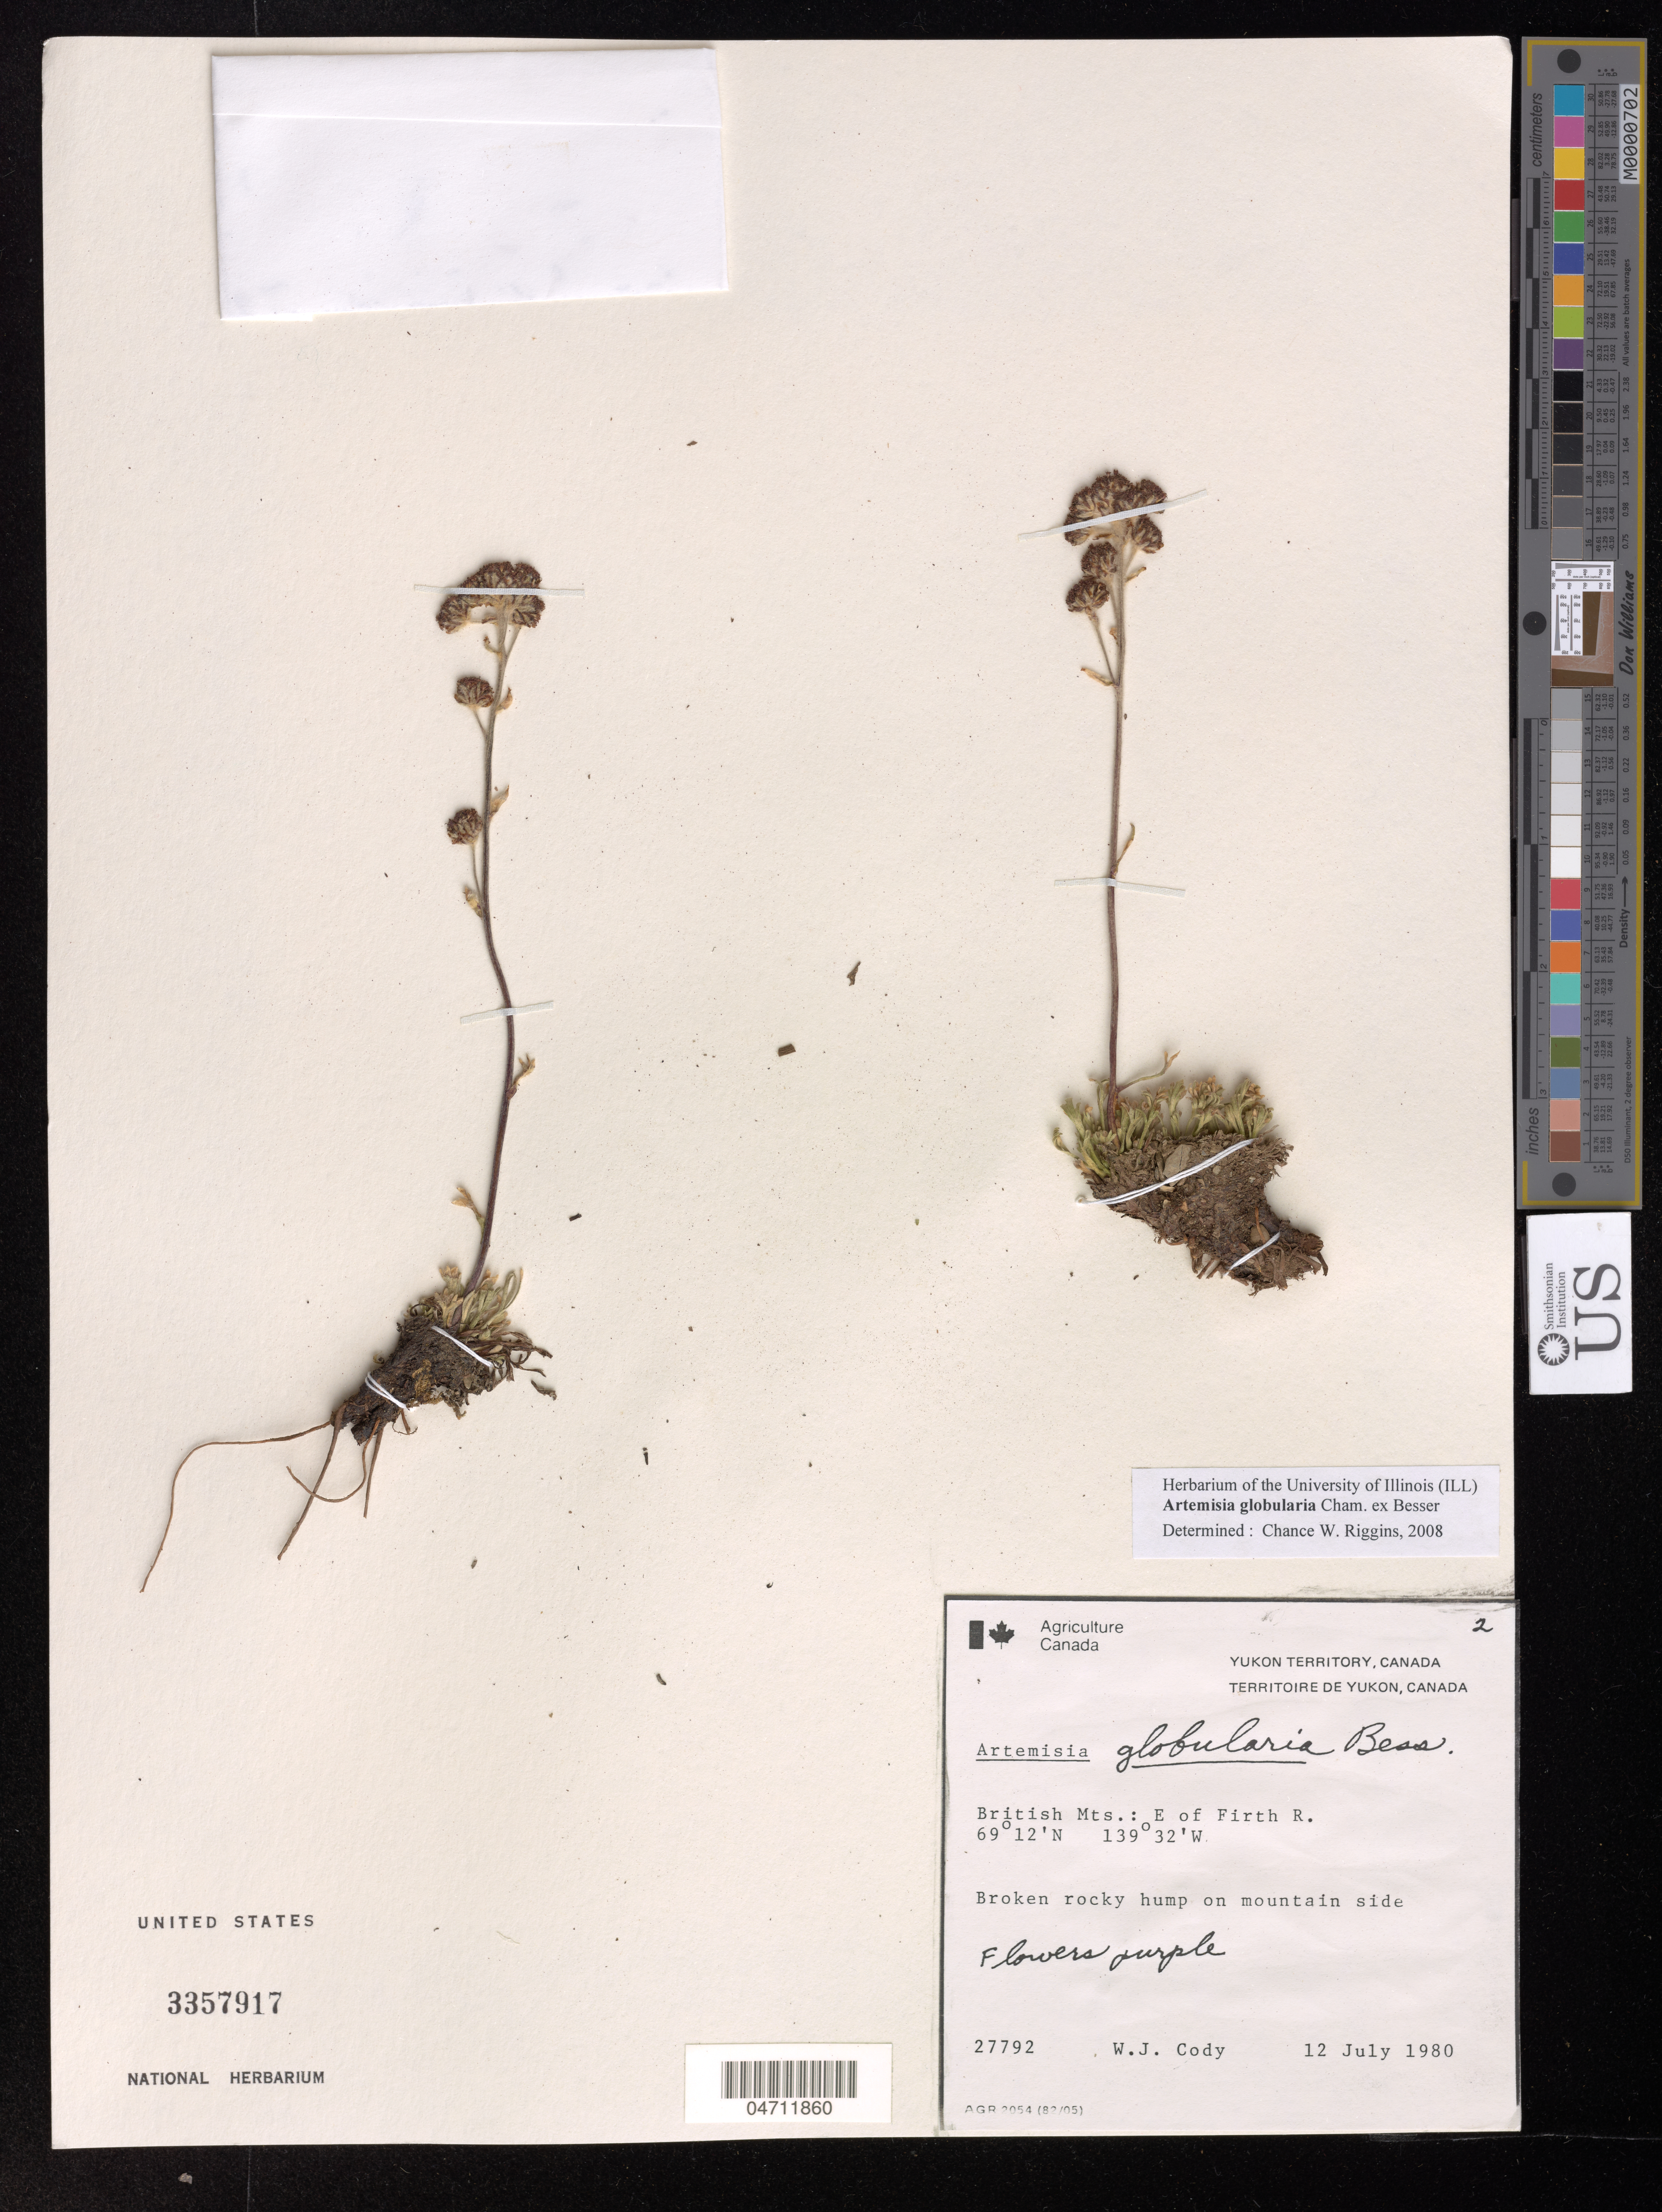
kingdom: Plantae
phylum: Tracheophyta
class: Magnoliopsida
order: Asterales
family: Asteraceae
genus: Artemisia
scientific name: Artemisia globularia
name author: Cham. ex Besser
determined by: Riggins, Chance W.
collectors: W. Cody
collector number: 27792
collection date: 1980-07-12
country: Canada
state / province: Yukon Territory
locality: British Mts.; E of Firth River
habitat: Broken rocky hump on mountain side.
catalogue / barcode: US 3357917